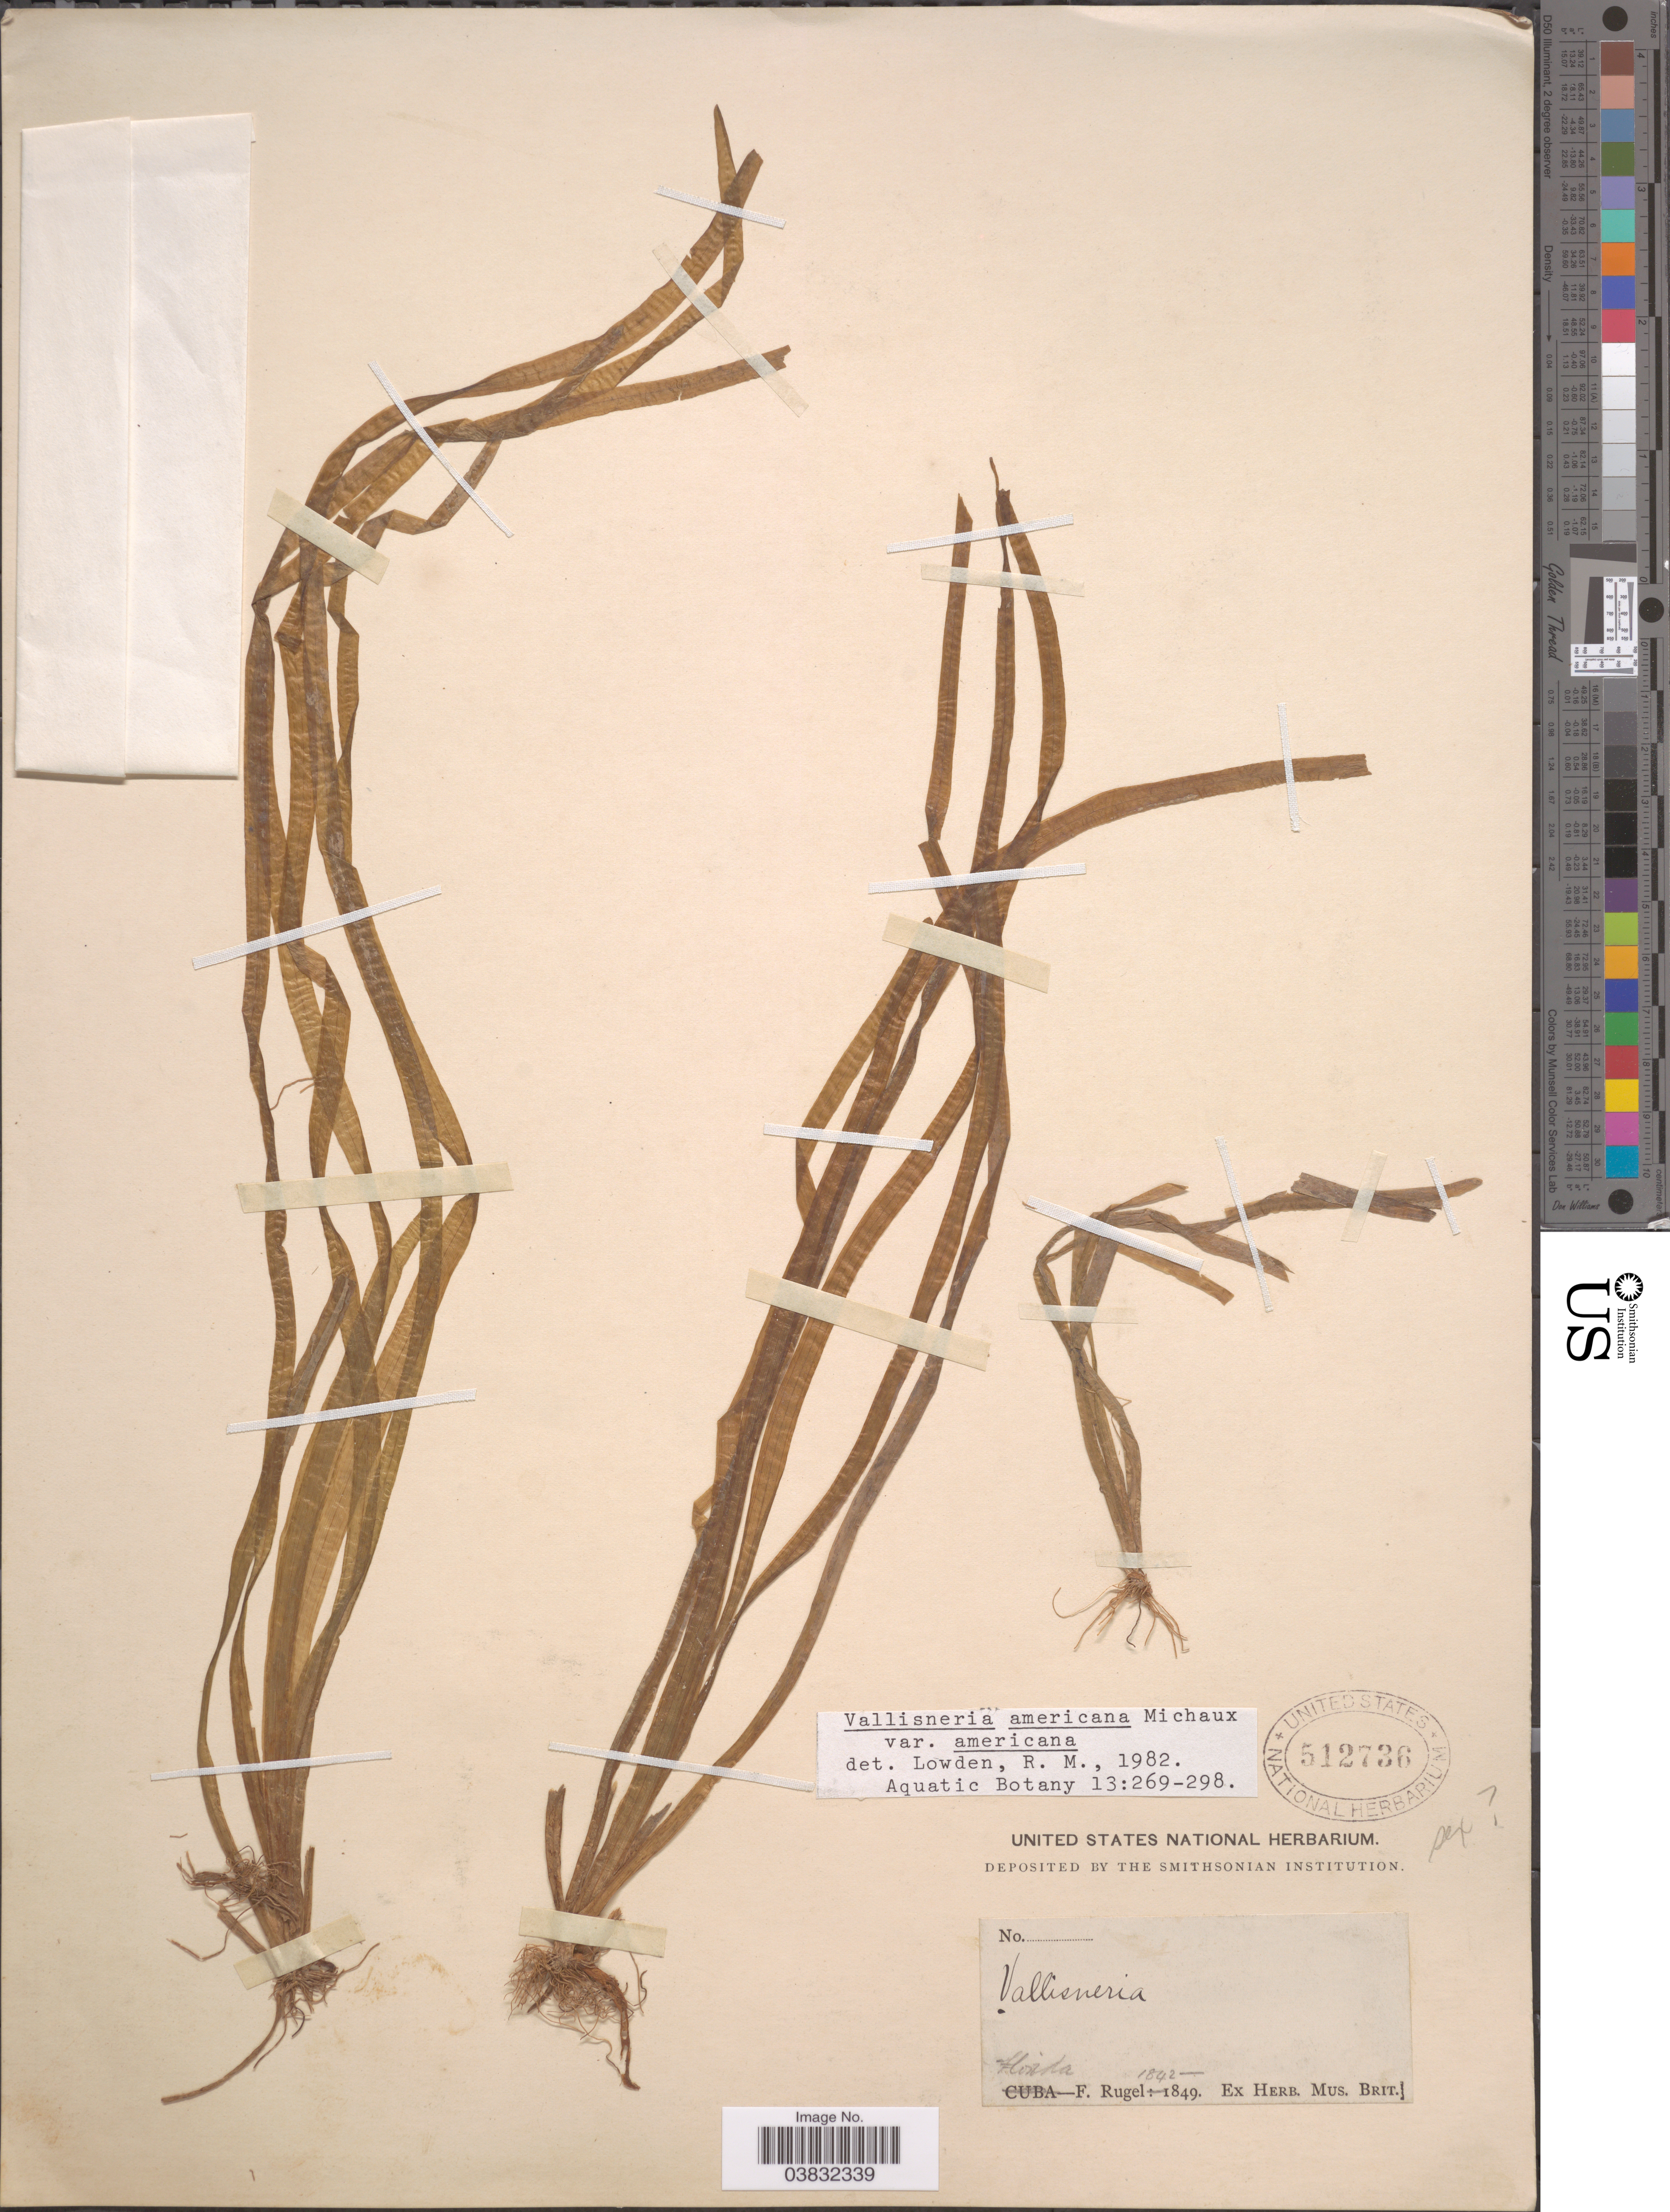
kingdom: Plantae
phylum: Tracheophyta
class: Liliopsida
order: Alismatales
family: Hydrocharitaceae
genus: Vallisneria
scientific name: Vallisneria americana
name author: Michx.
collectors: F. Rugel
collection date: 1842/1849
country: United States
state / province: Florida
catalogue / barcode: US 512736